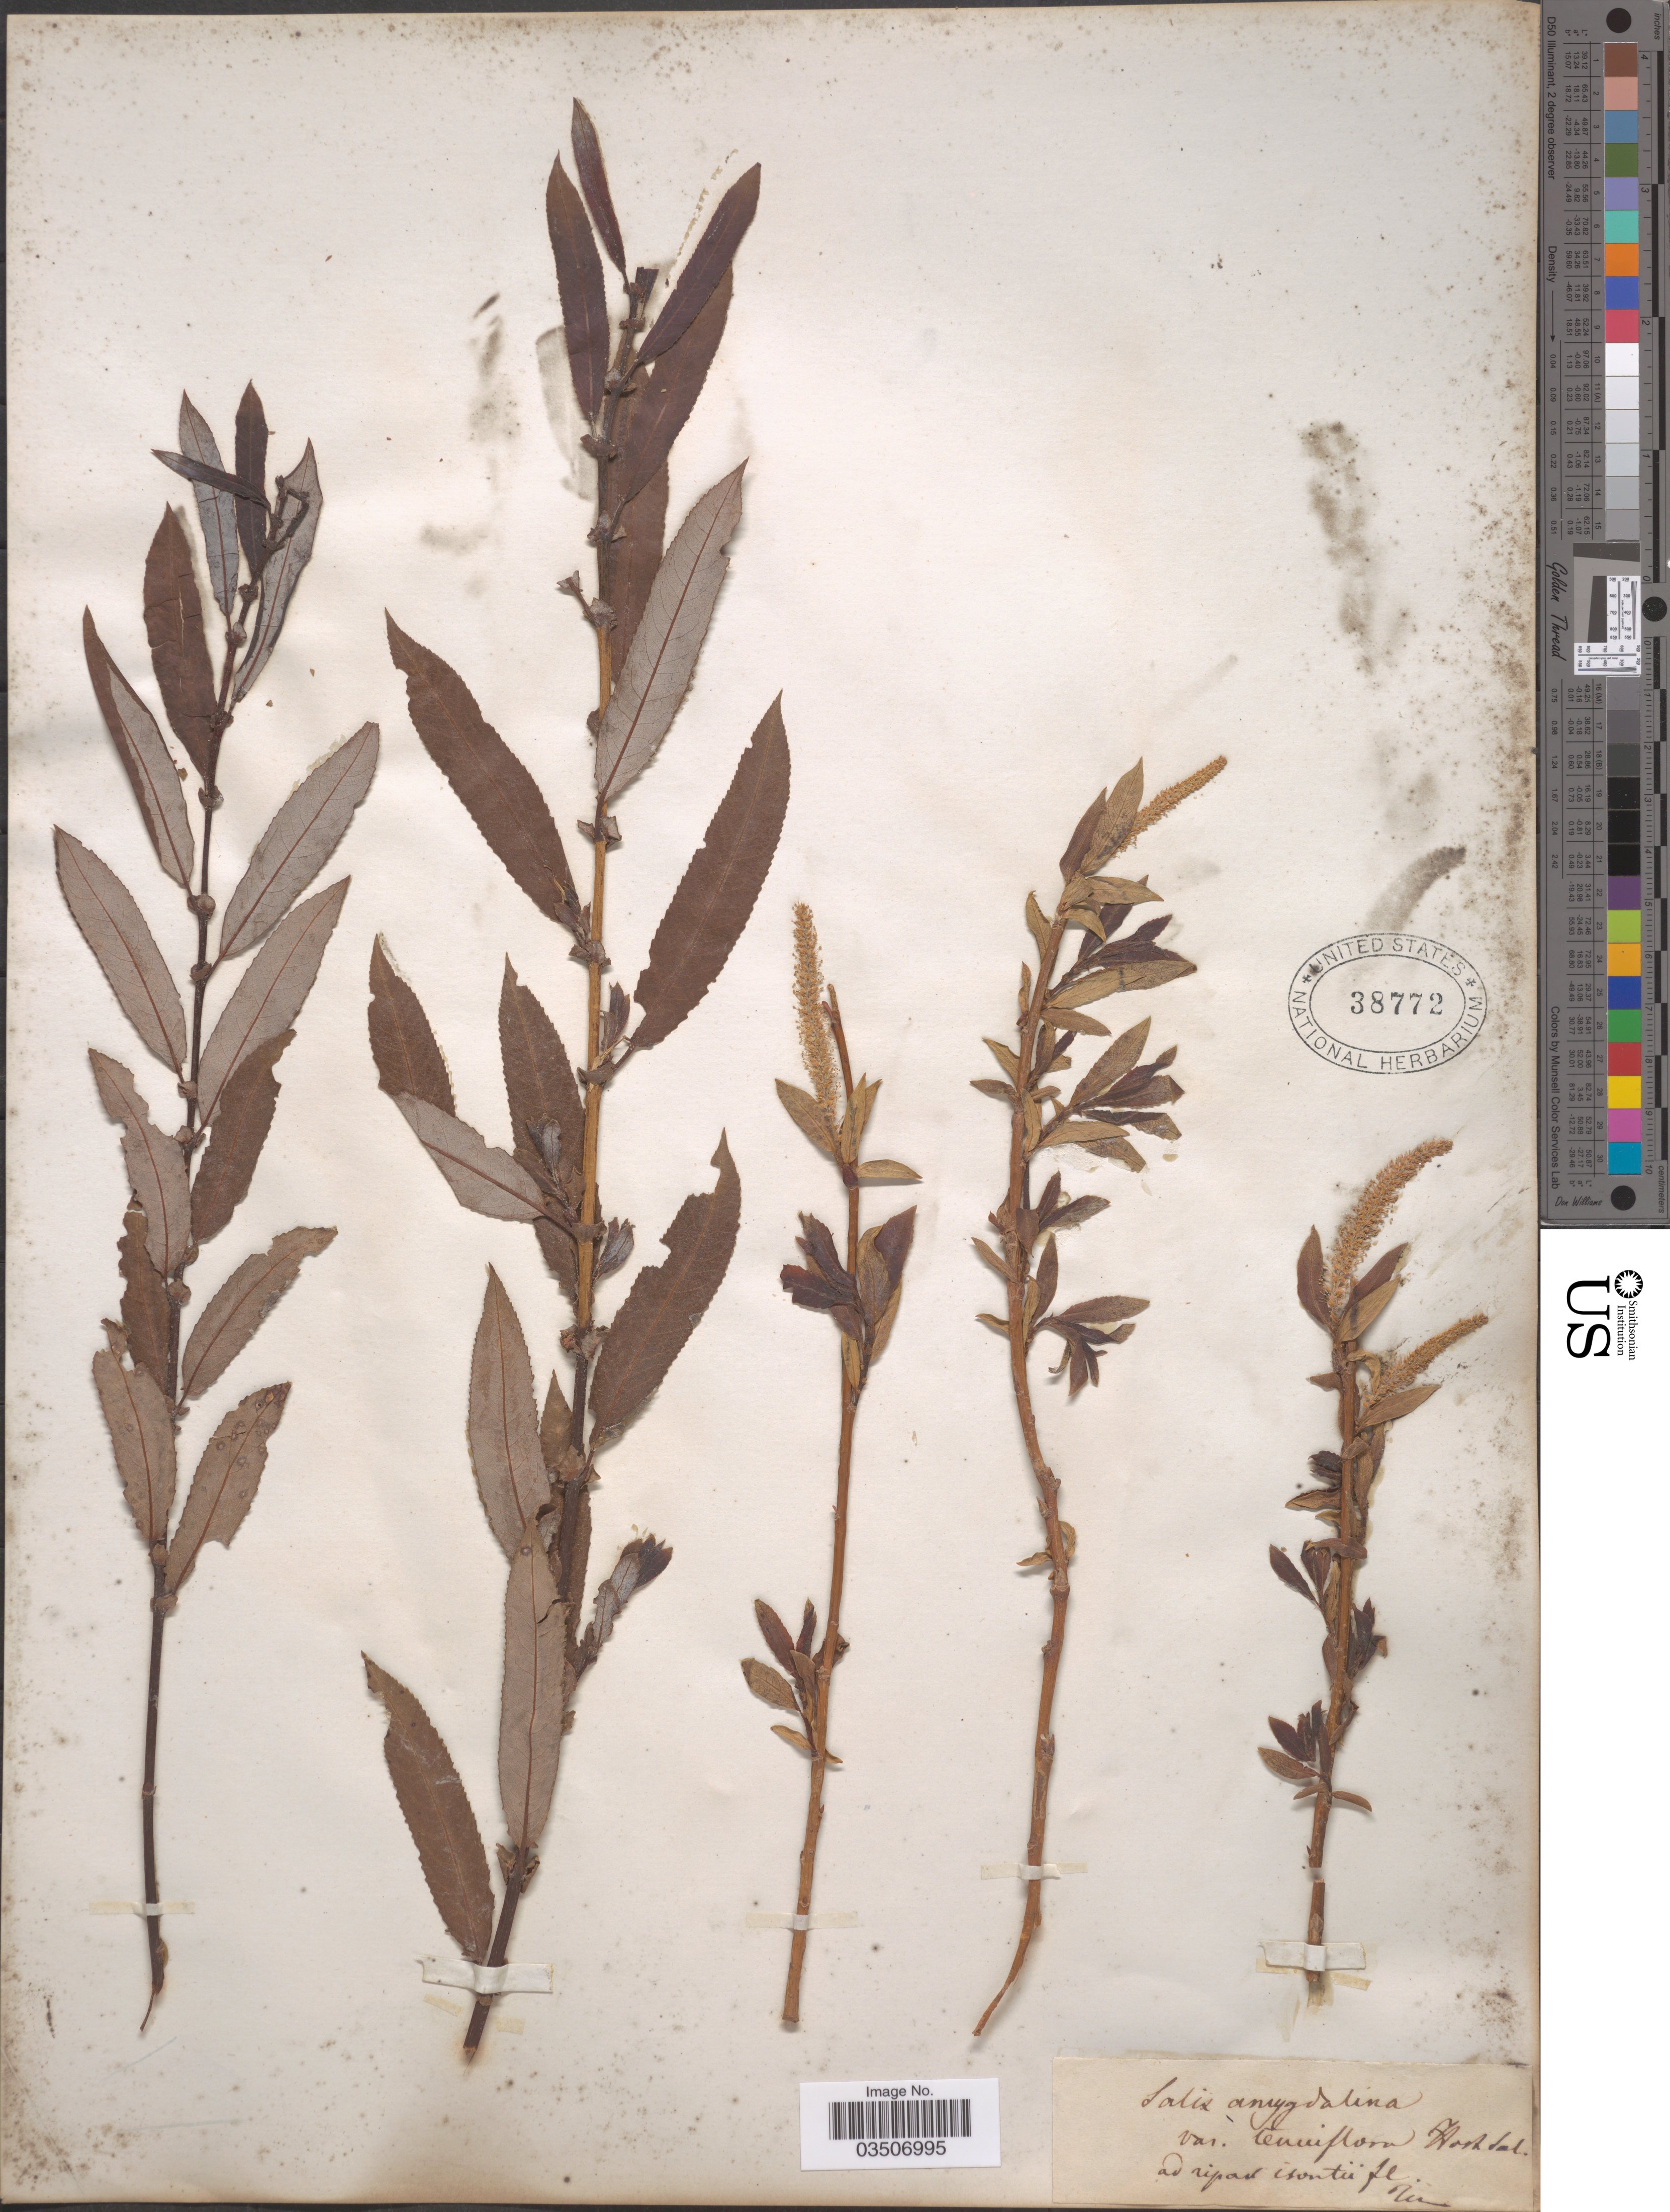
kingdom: Plantae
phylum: Tracheophyta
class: Magnoliopsida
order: Malpighiales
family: Salicaceae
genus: Salix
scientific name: Salix amygdalina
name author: L.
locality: Nortdal [interpreted].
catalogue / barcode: US 38772